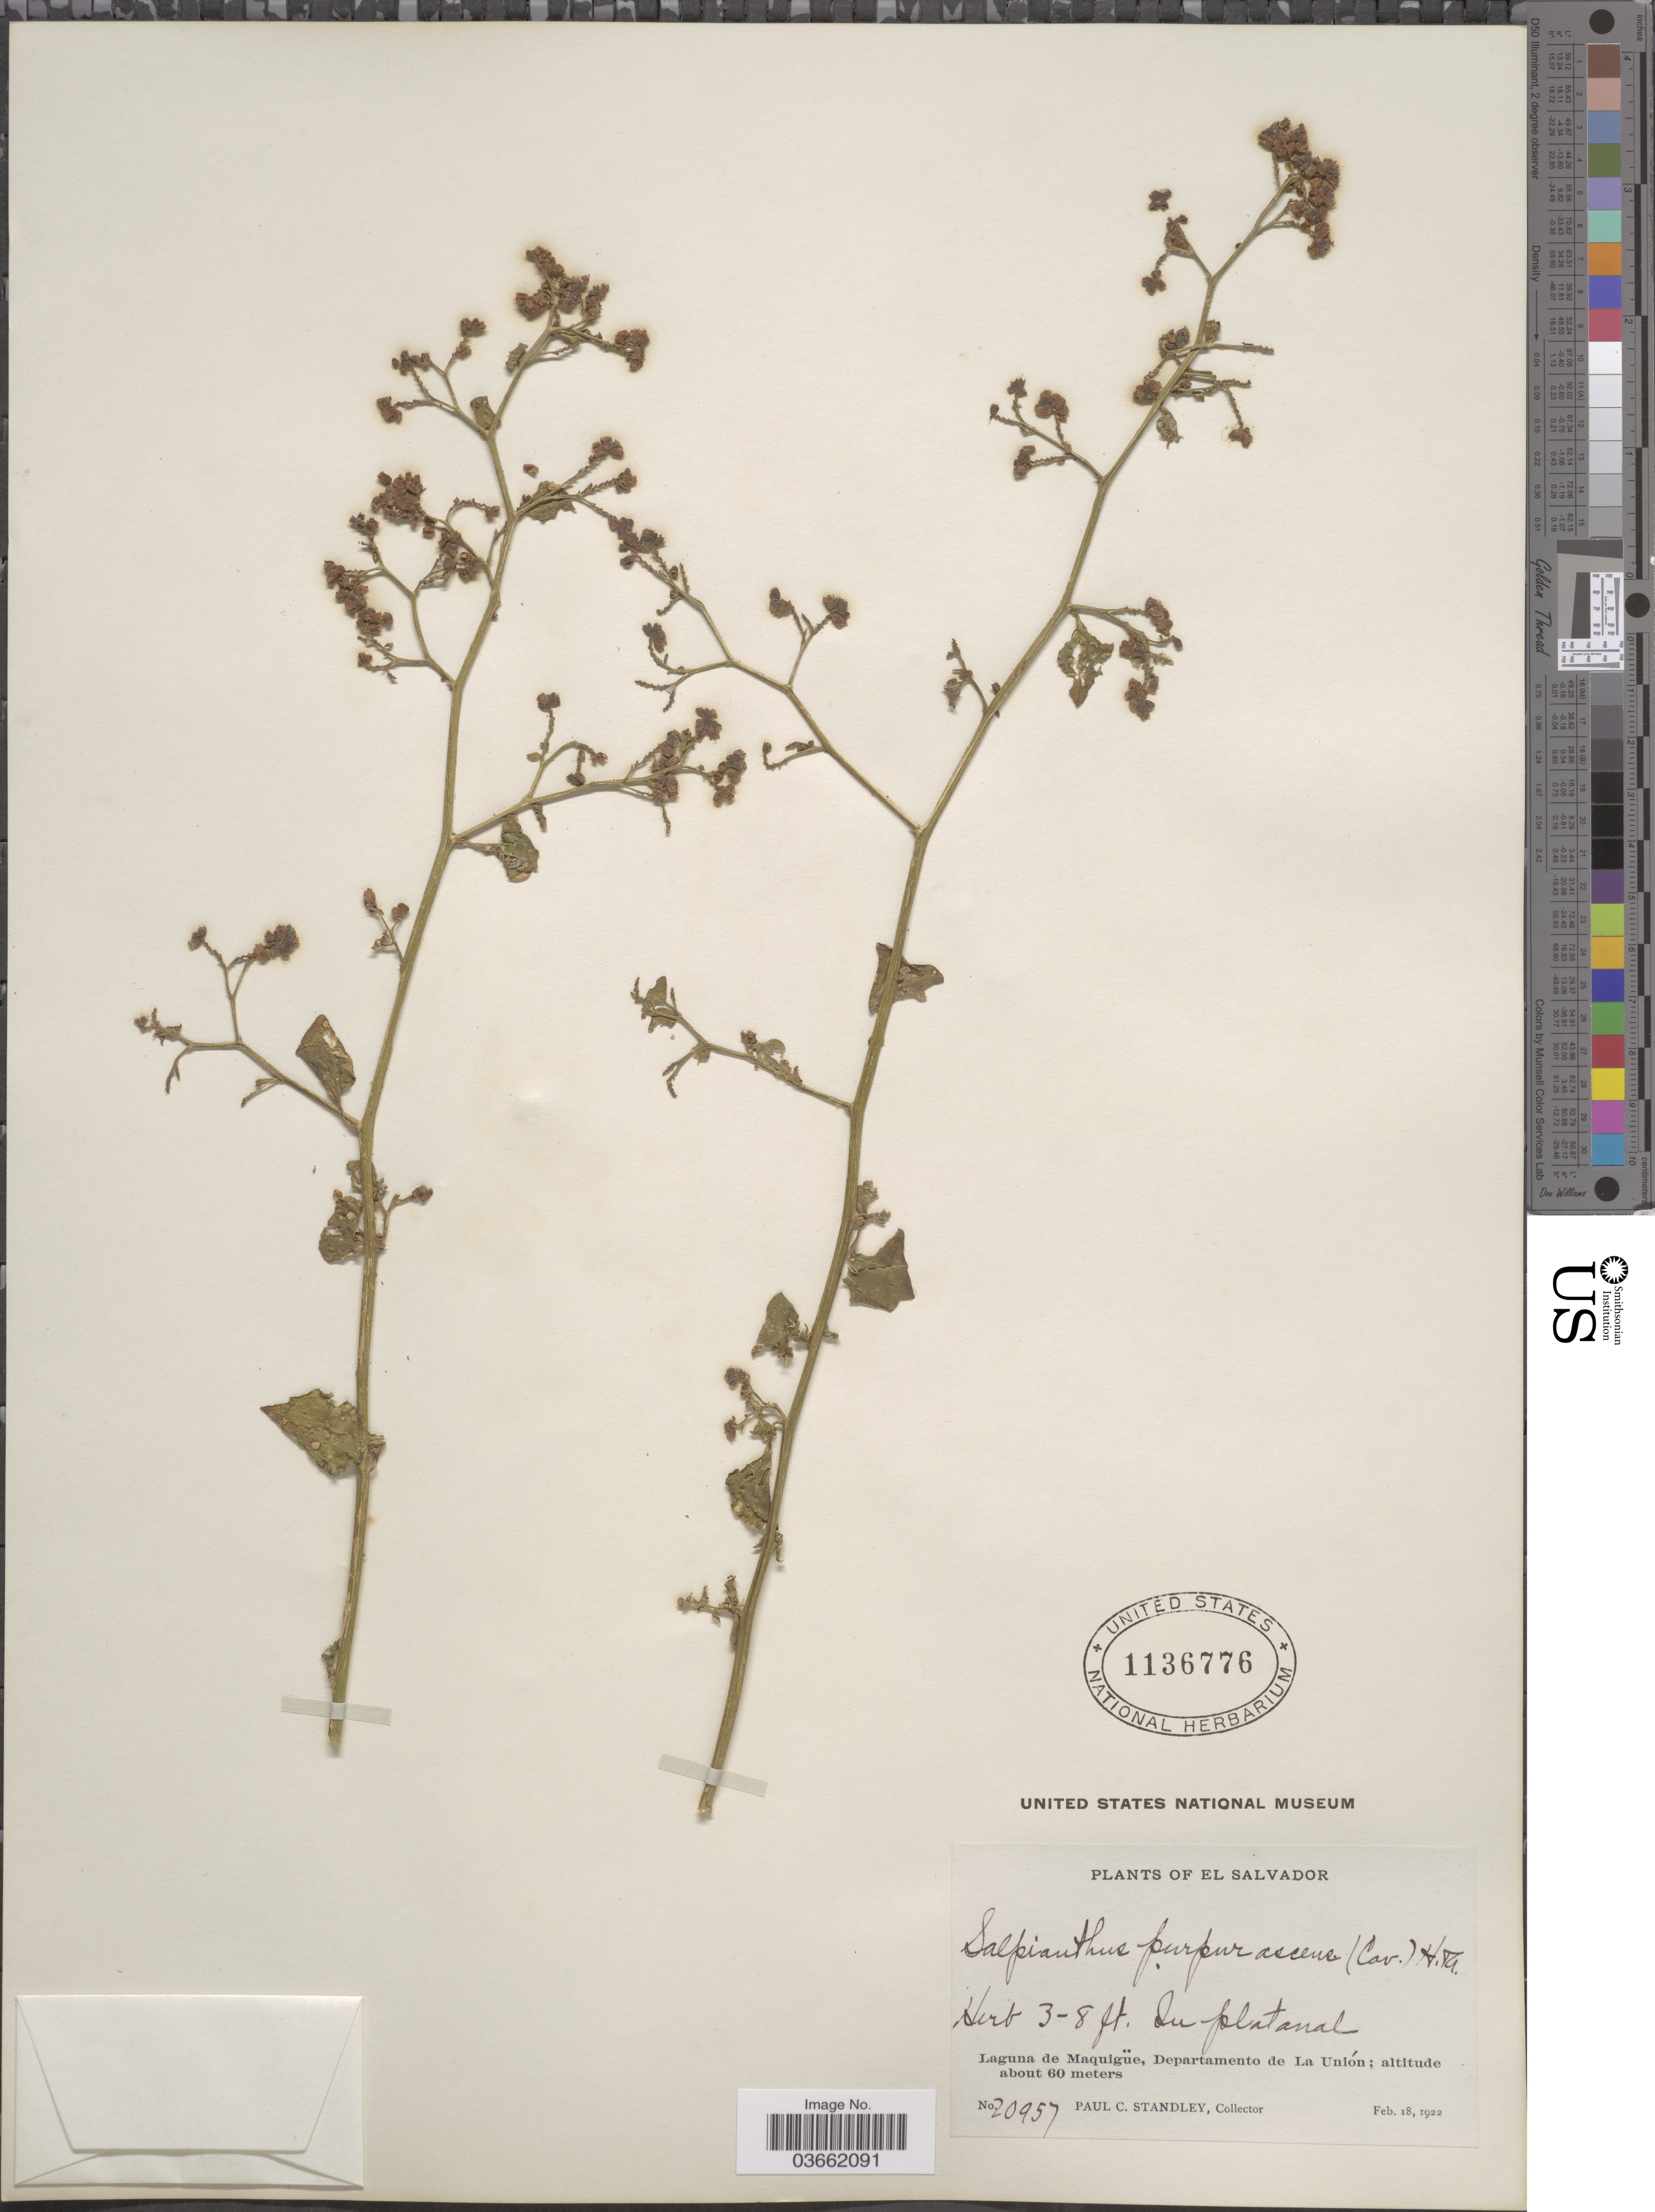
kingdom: Plantae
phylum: Tracheophyta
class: Magnoliopsida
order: Caryophyllales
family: Nyctaginaceae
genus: Salpianthus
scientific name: Salpianthus purpurascens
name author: (Cav. ex Lag.) Hook. & Arn.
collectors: P. C. Standley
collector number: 20957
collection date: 1922-02-18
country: El Salvador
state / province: La Union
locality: In platanal. Laguna de Maquigüe, Departamento de La Unión.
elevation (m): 60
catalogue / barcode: US 1136776